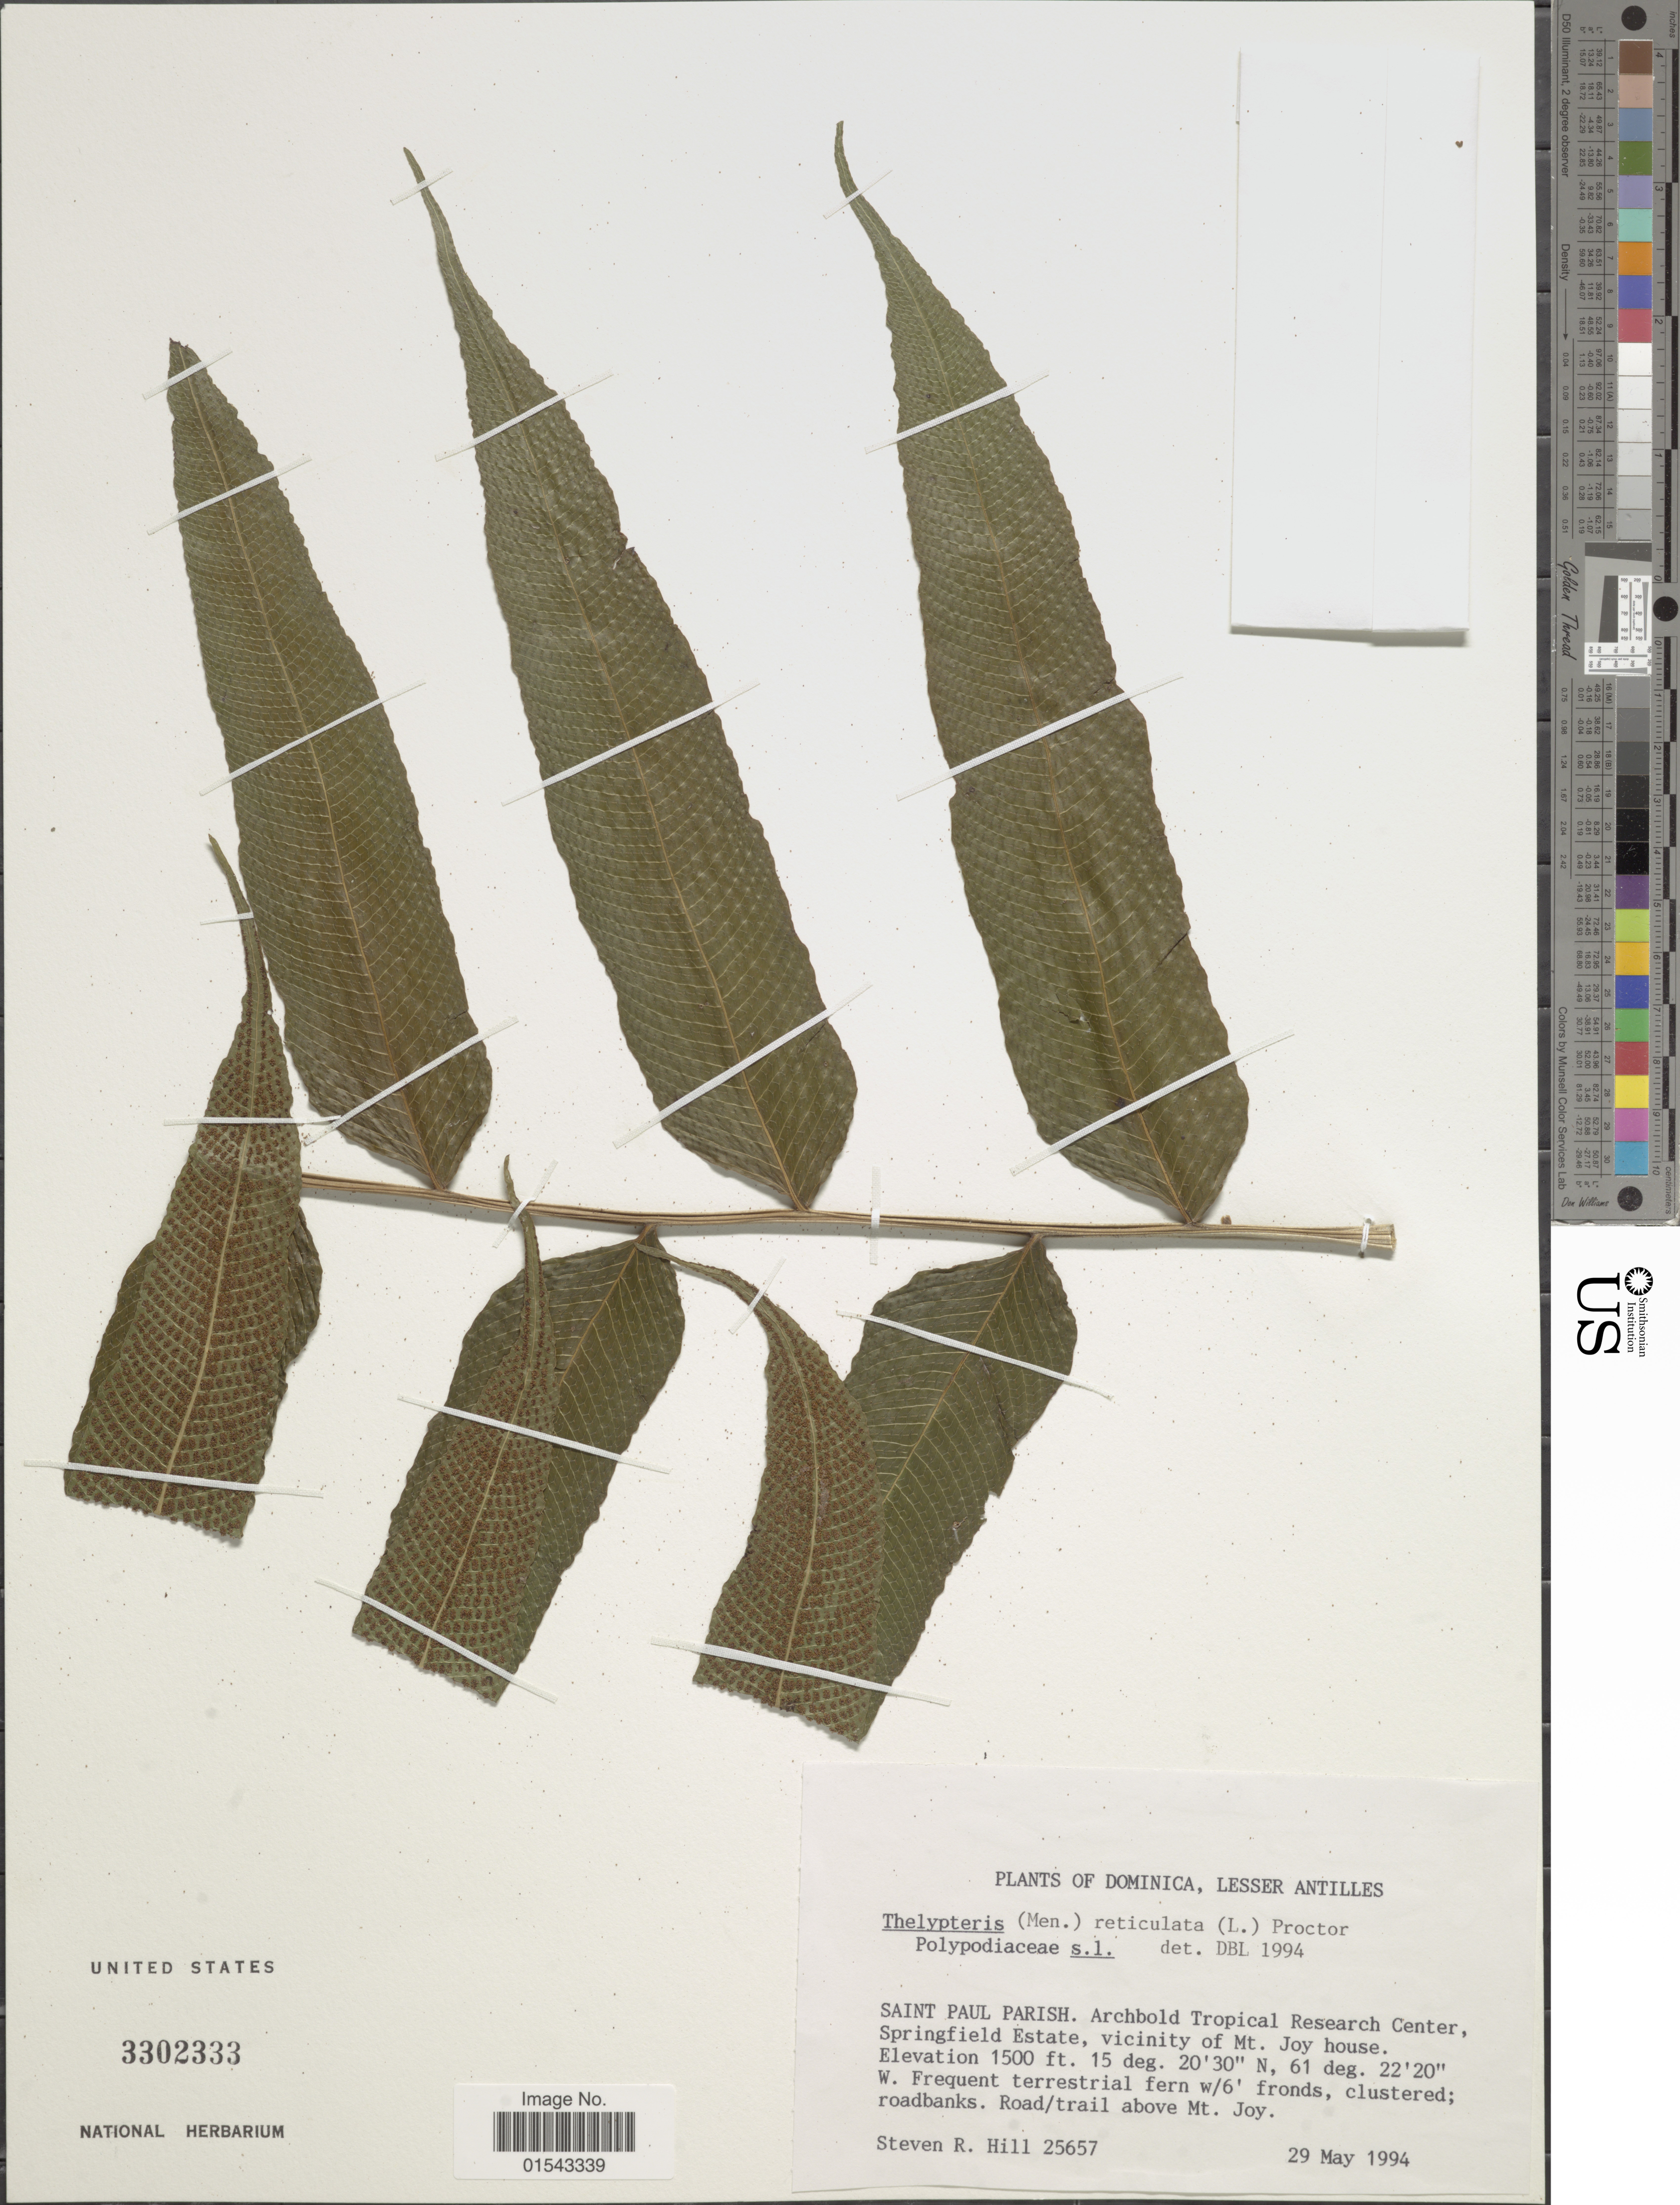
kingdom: Plantae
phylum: Tracheophyta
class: Polypodiopsida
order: Polypodiales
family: Thelypteridaceae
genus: Meniscium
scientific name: Meniscium reticulatum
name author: (L.) Sw.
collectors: S. Hill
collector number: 25657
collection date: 1994-05-29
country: Dominica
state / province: St. Paul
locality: Lesser Antilles. Archbold Tropical Research Center, Springfield Estate, vicinity of Mt. Joy house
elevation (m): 457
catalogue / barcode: US 3302333